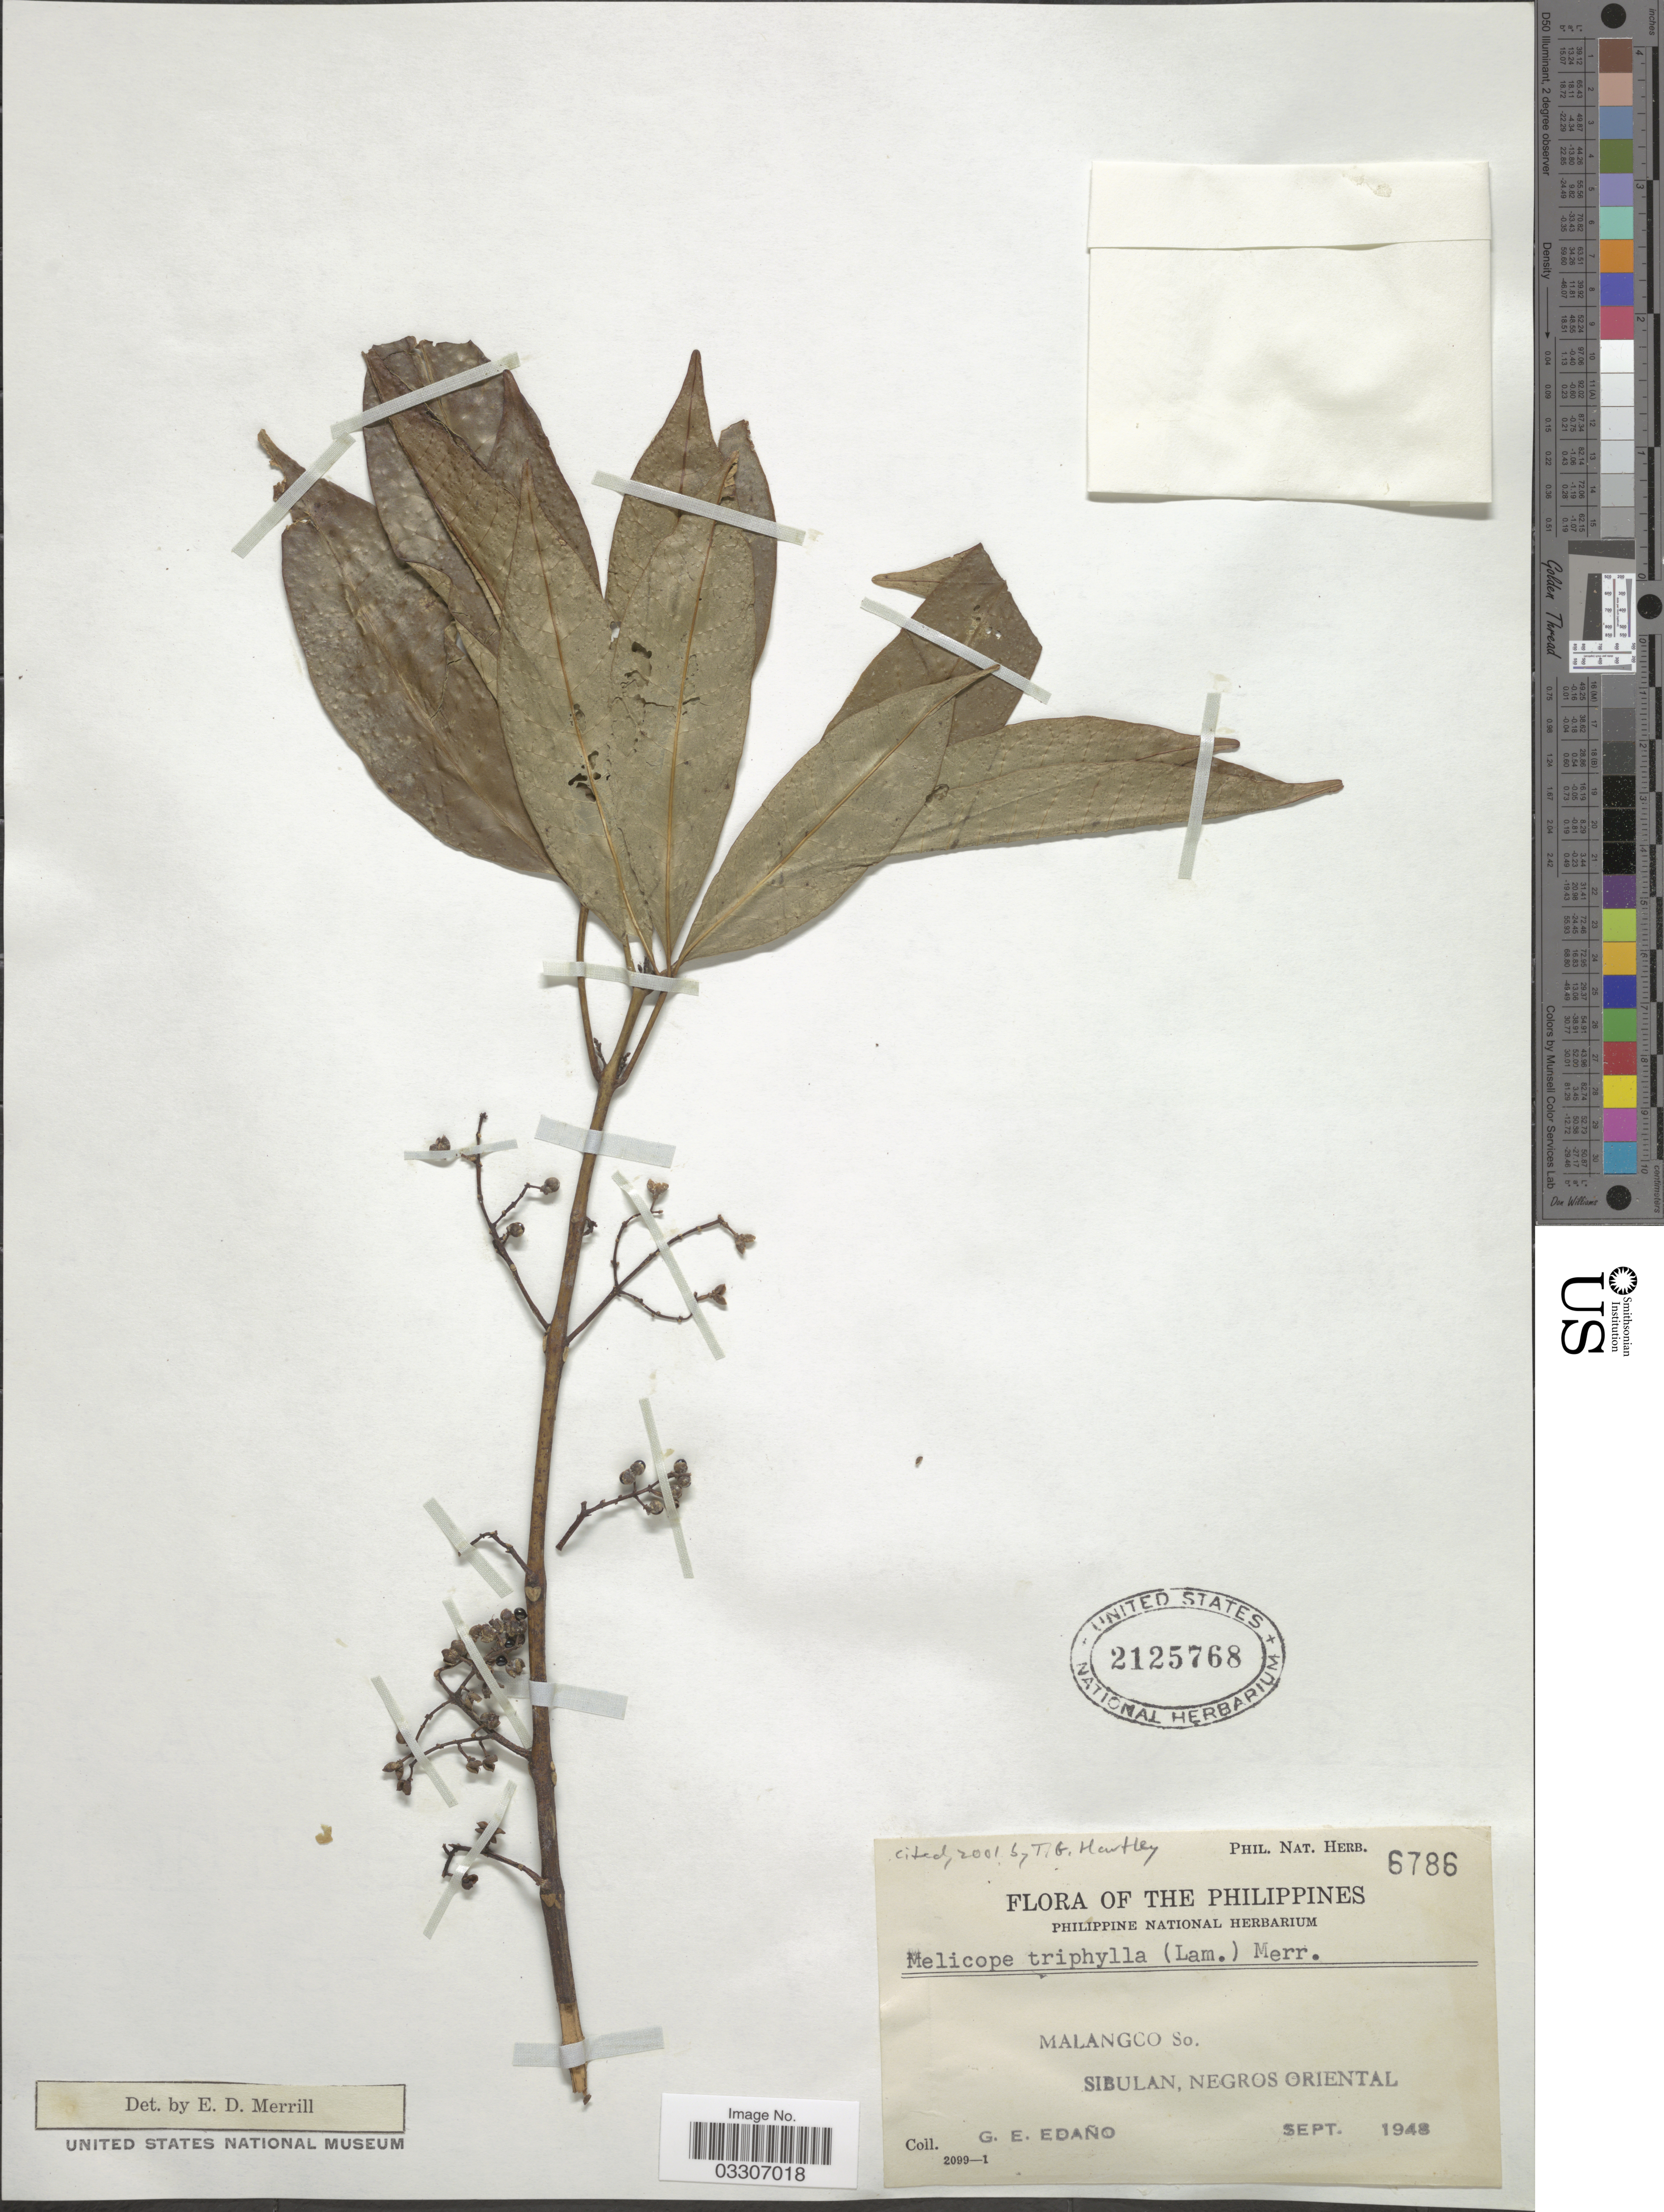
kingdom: Plantae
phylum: Tracheophyta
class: Magnoliopsida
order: Sapindales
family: Rutaceae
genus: Melicope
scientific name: Melicope triphylla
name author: (Lam.) Merr.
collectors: G. Edaño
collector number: Phil. Nat. Herb. 6786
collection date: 1948-09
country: Philippines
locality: Malangco So. Sibulan, Negros Oriental.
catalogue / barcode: US 2125768